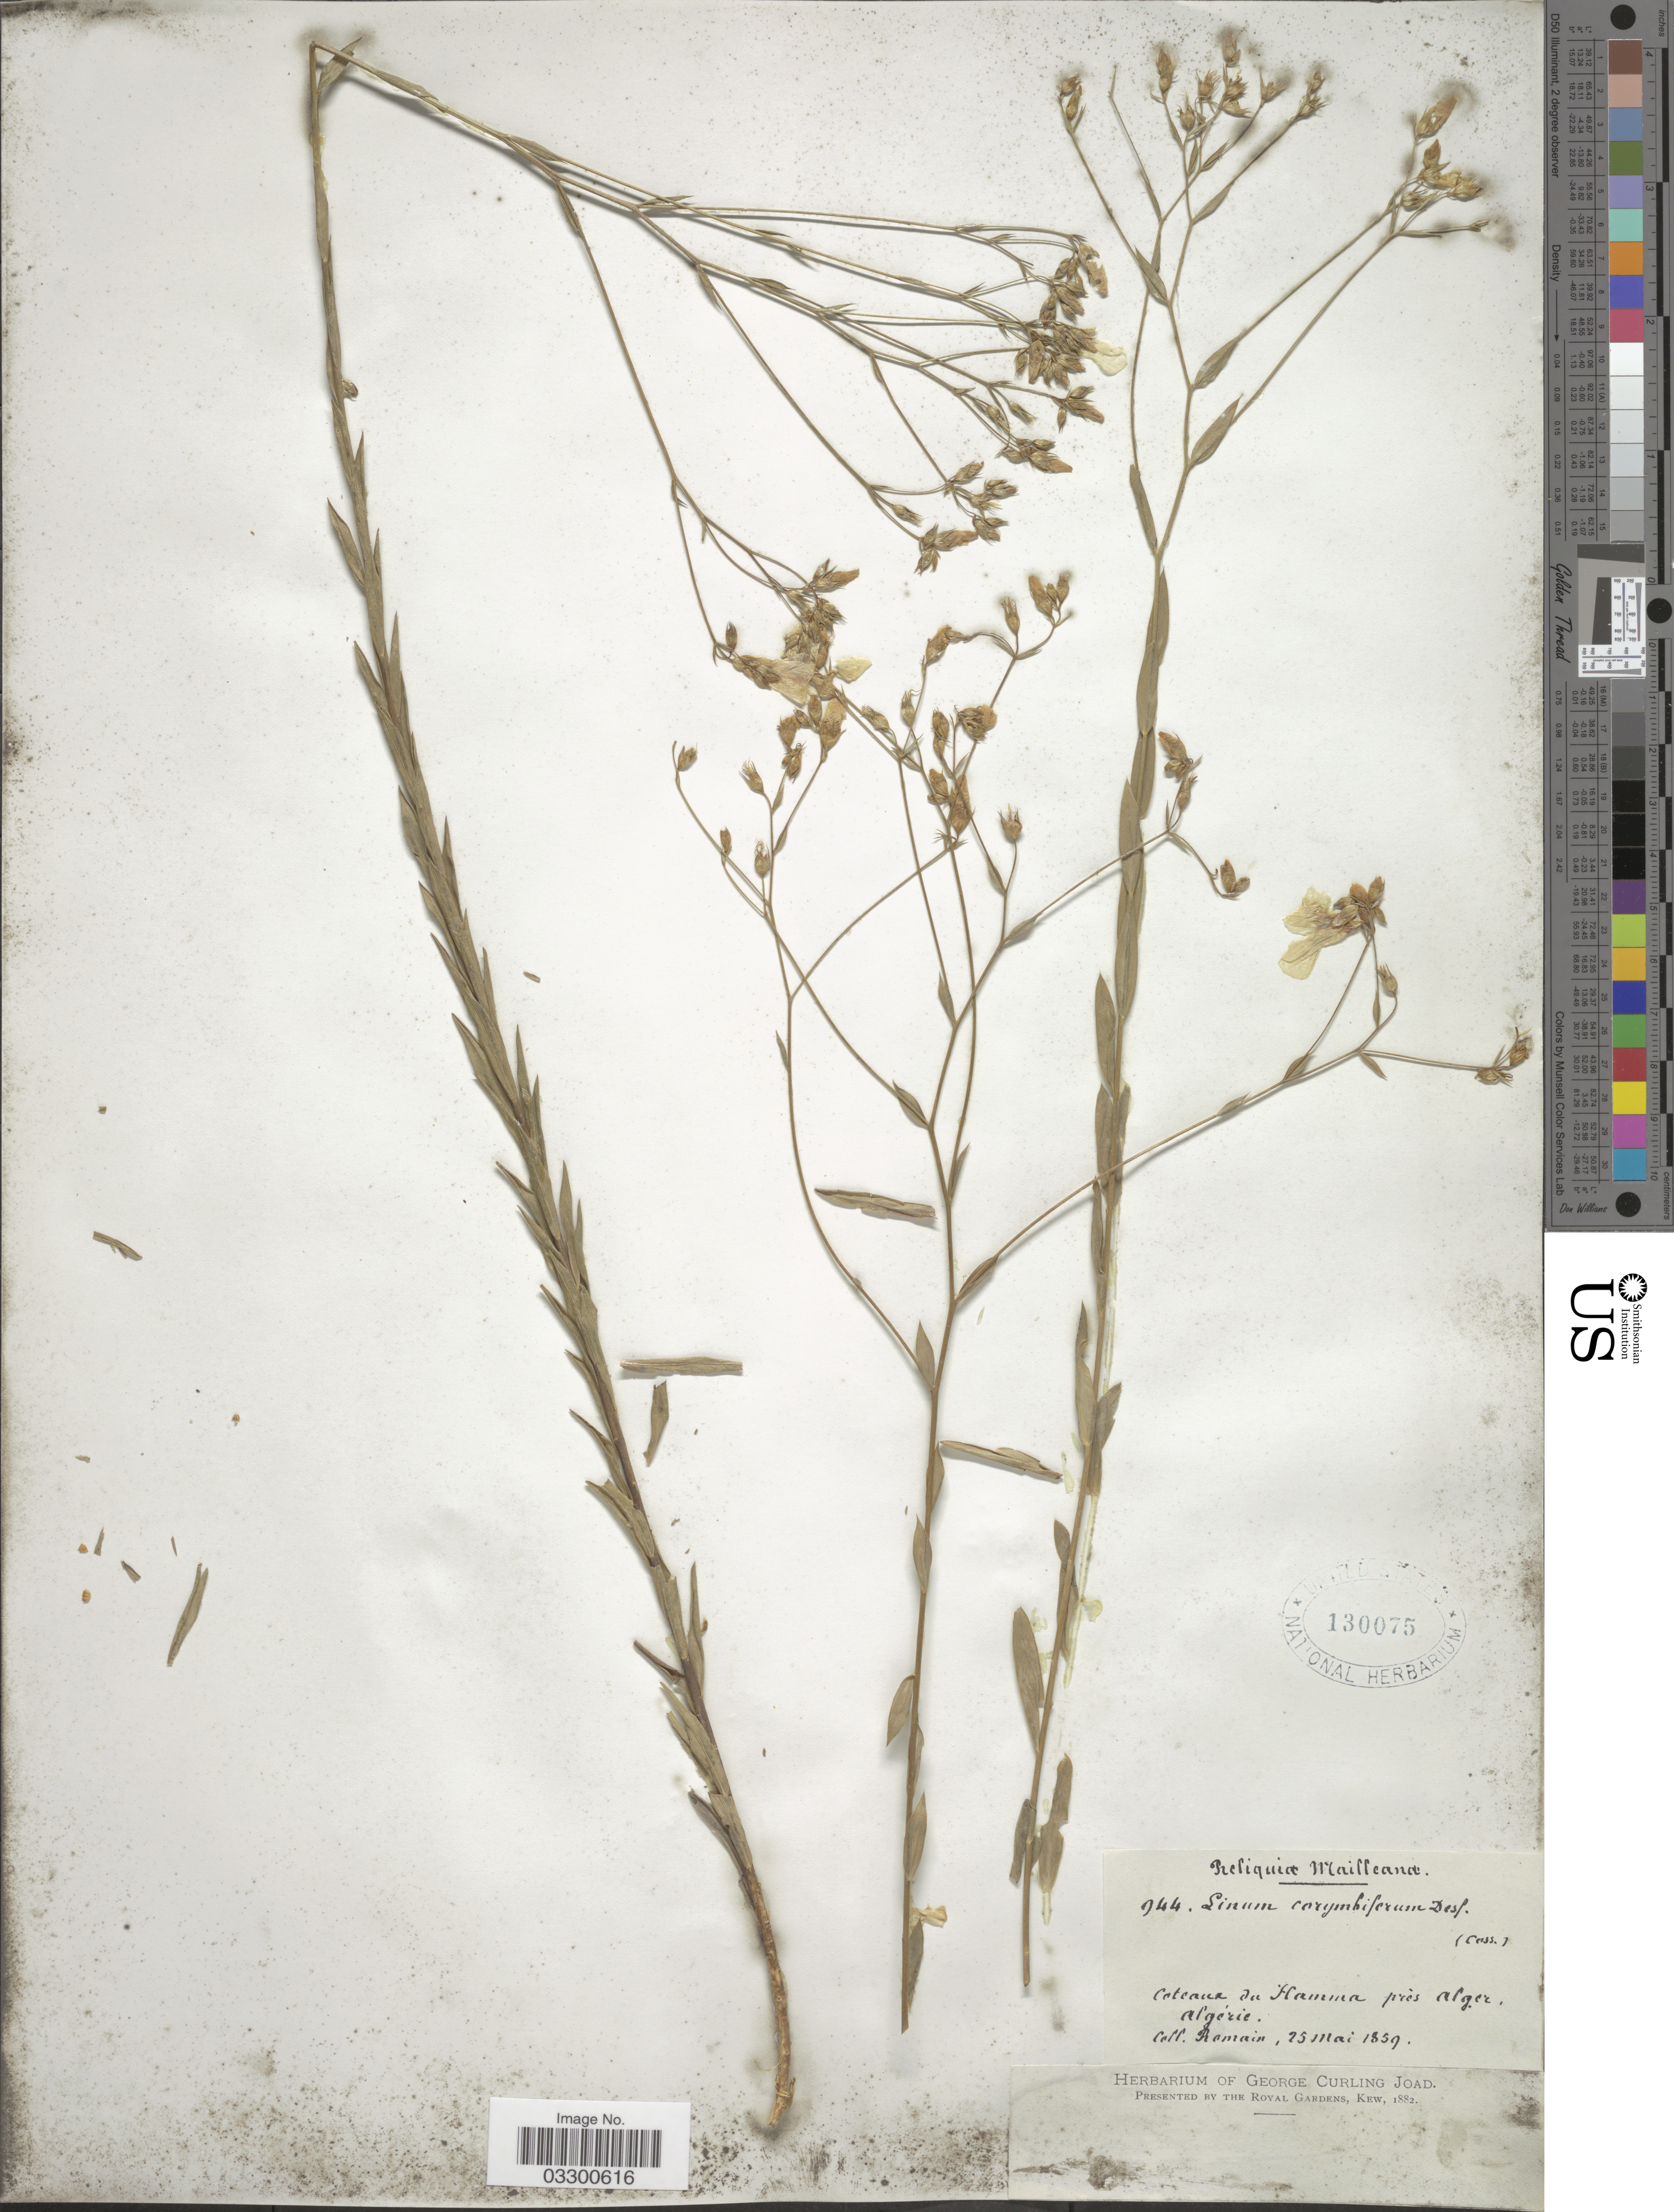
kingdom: Plantae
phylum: Tracheophyta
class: Magnoliopsida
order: Malpighiales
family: Linaceae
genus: Linum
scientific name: Linum corymbiferum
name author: Desf.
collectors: Ramain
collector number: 944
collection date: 1859-05-25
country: Algeria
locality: Coteaux du Hamma près Alger.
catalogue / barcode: US 130075